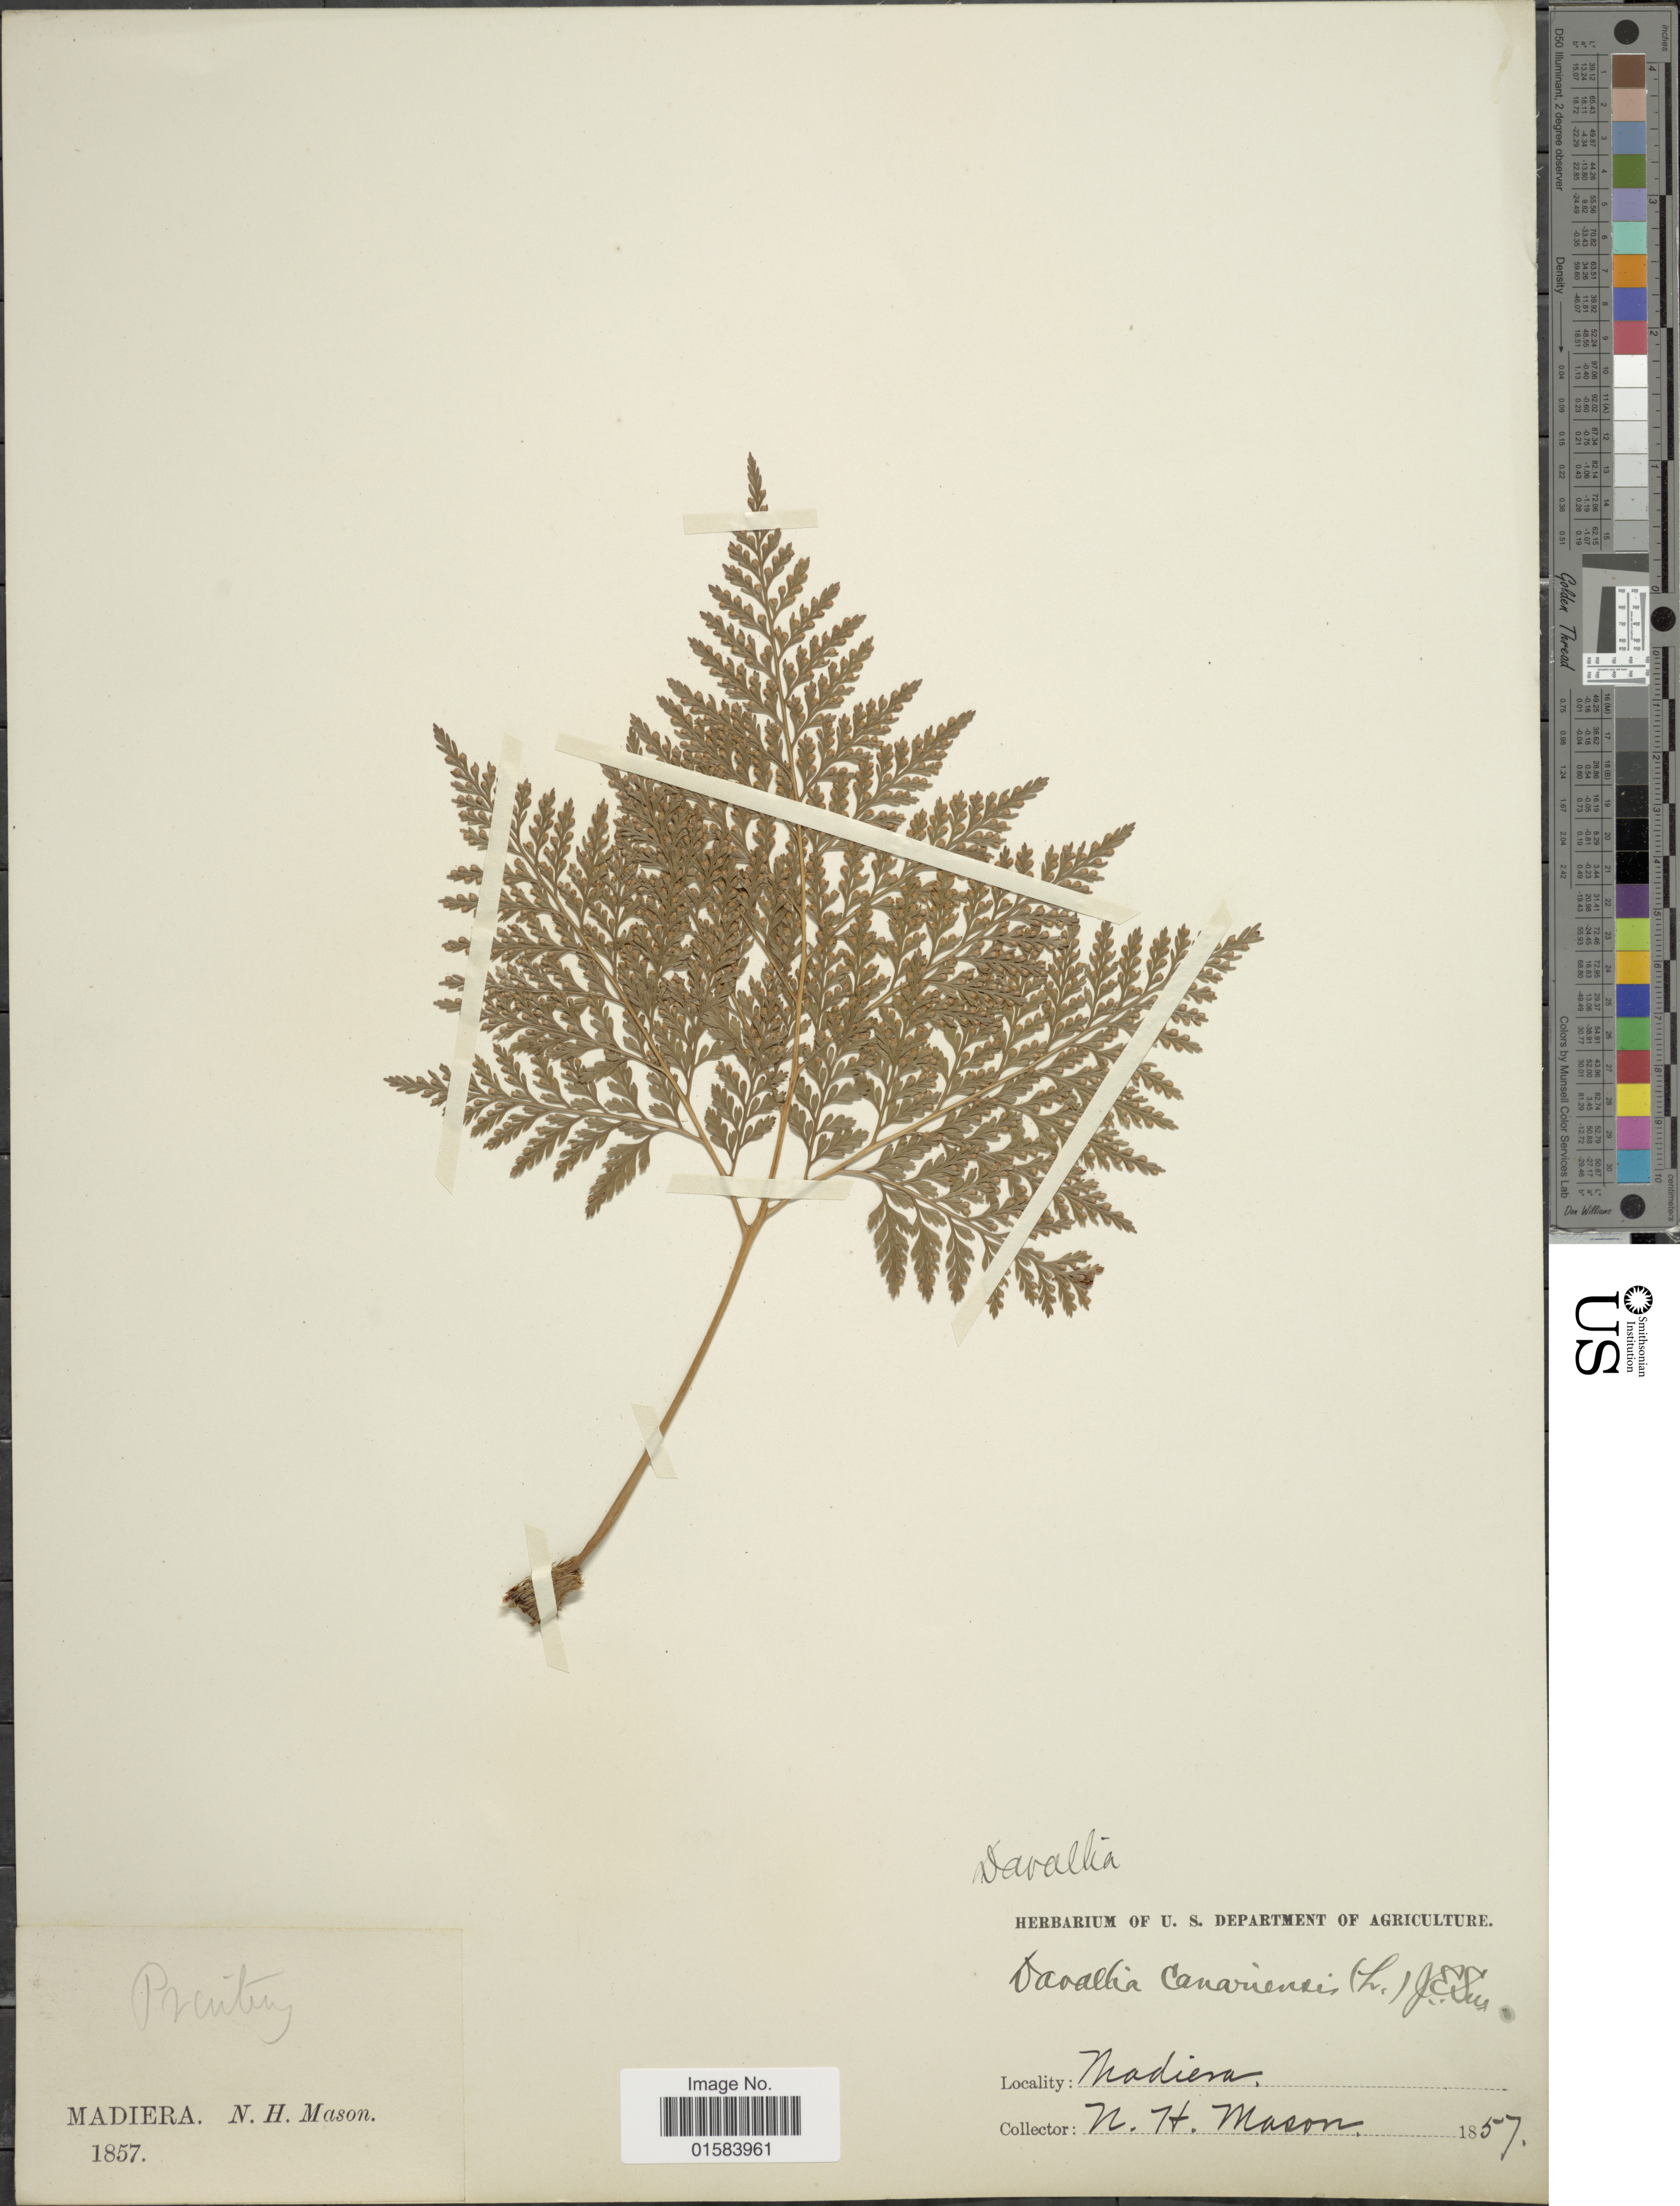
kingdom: Plantae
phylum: Tracheophyta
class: Polypodiopsida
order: Polypodiales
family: Davalliaceae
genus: Davallia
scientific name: Davallia canariensis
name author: (L.) Sm.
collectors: N. Mason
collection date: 1857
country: Portugal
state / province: Madeira (Aut. Reg.)